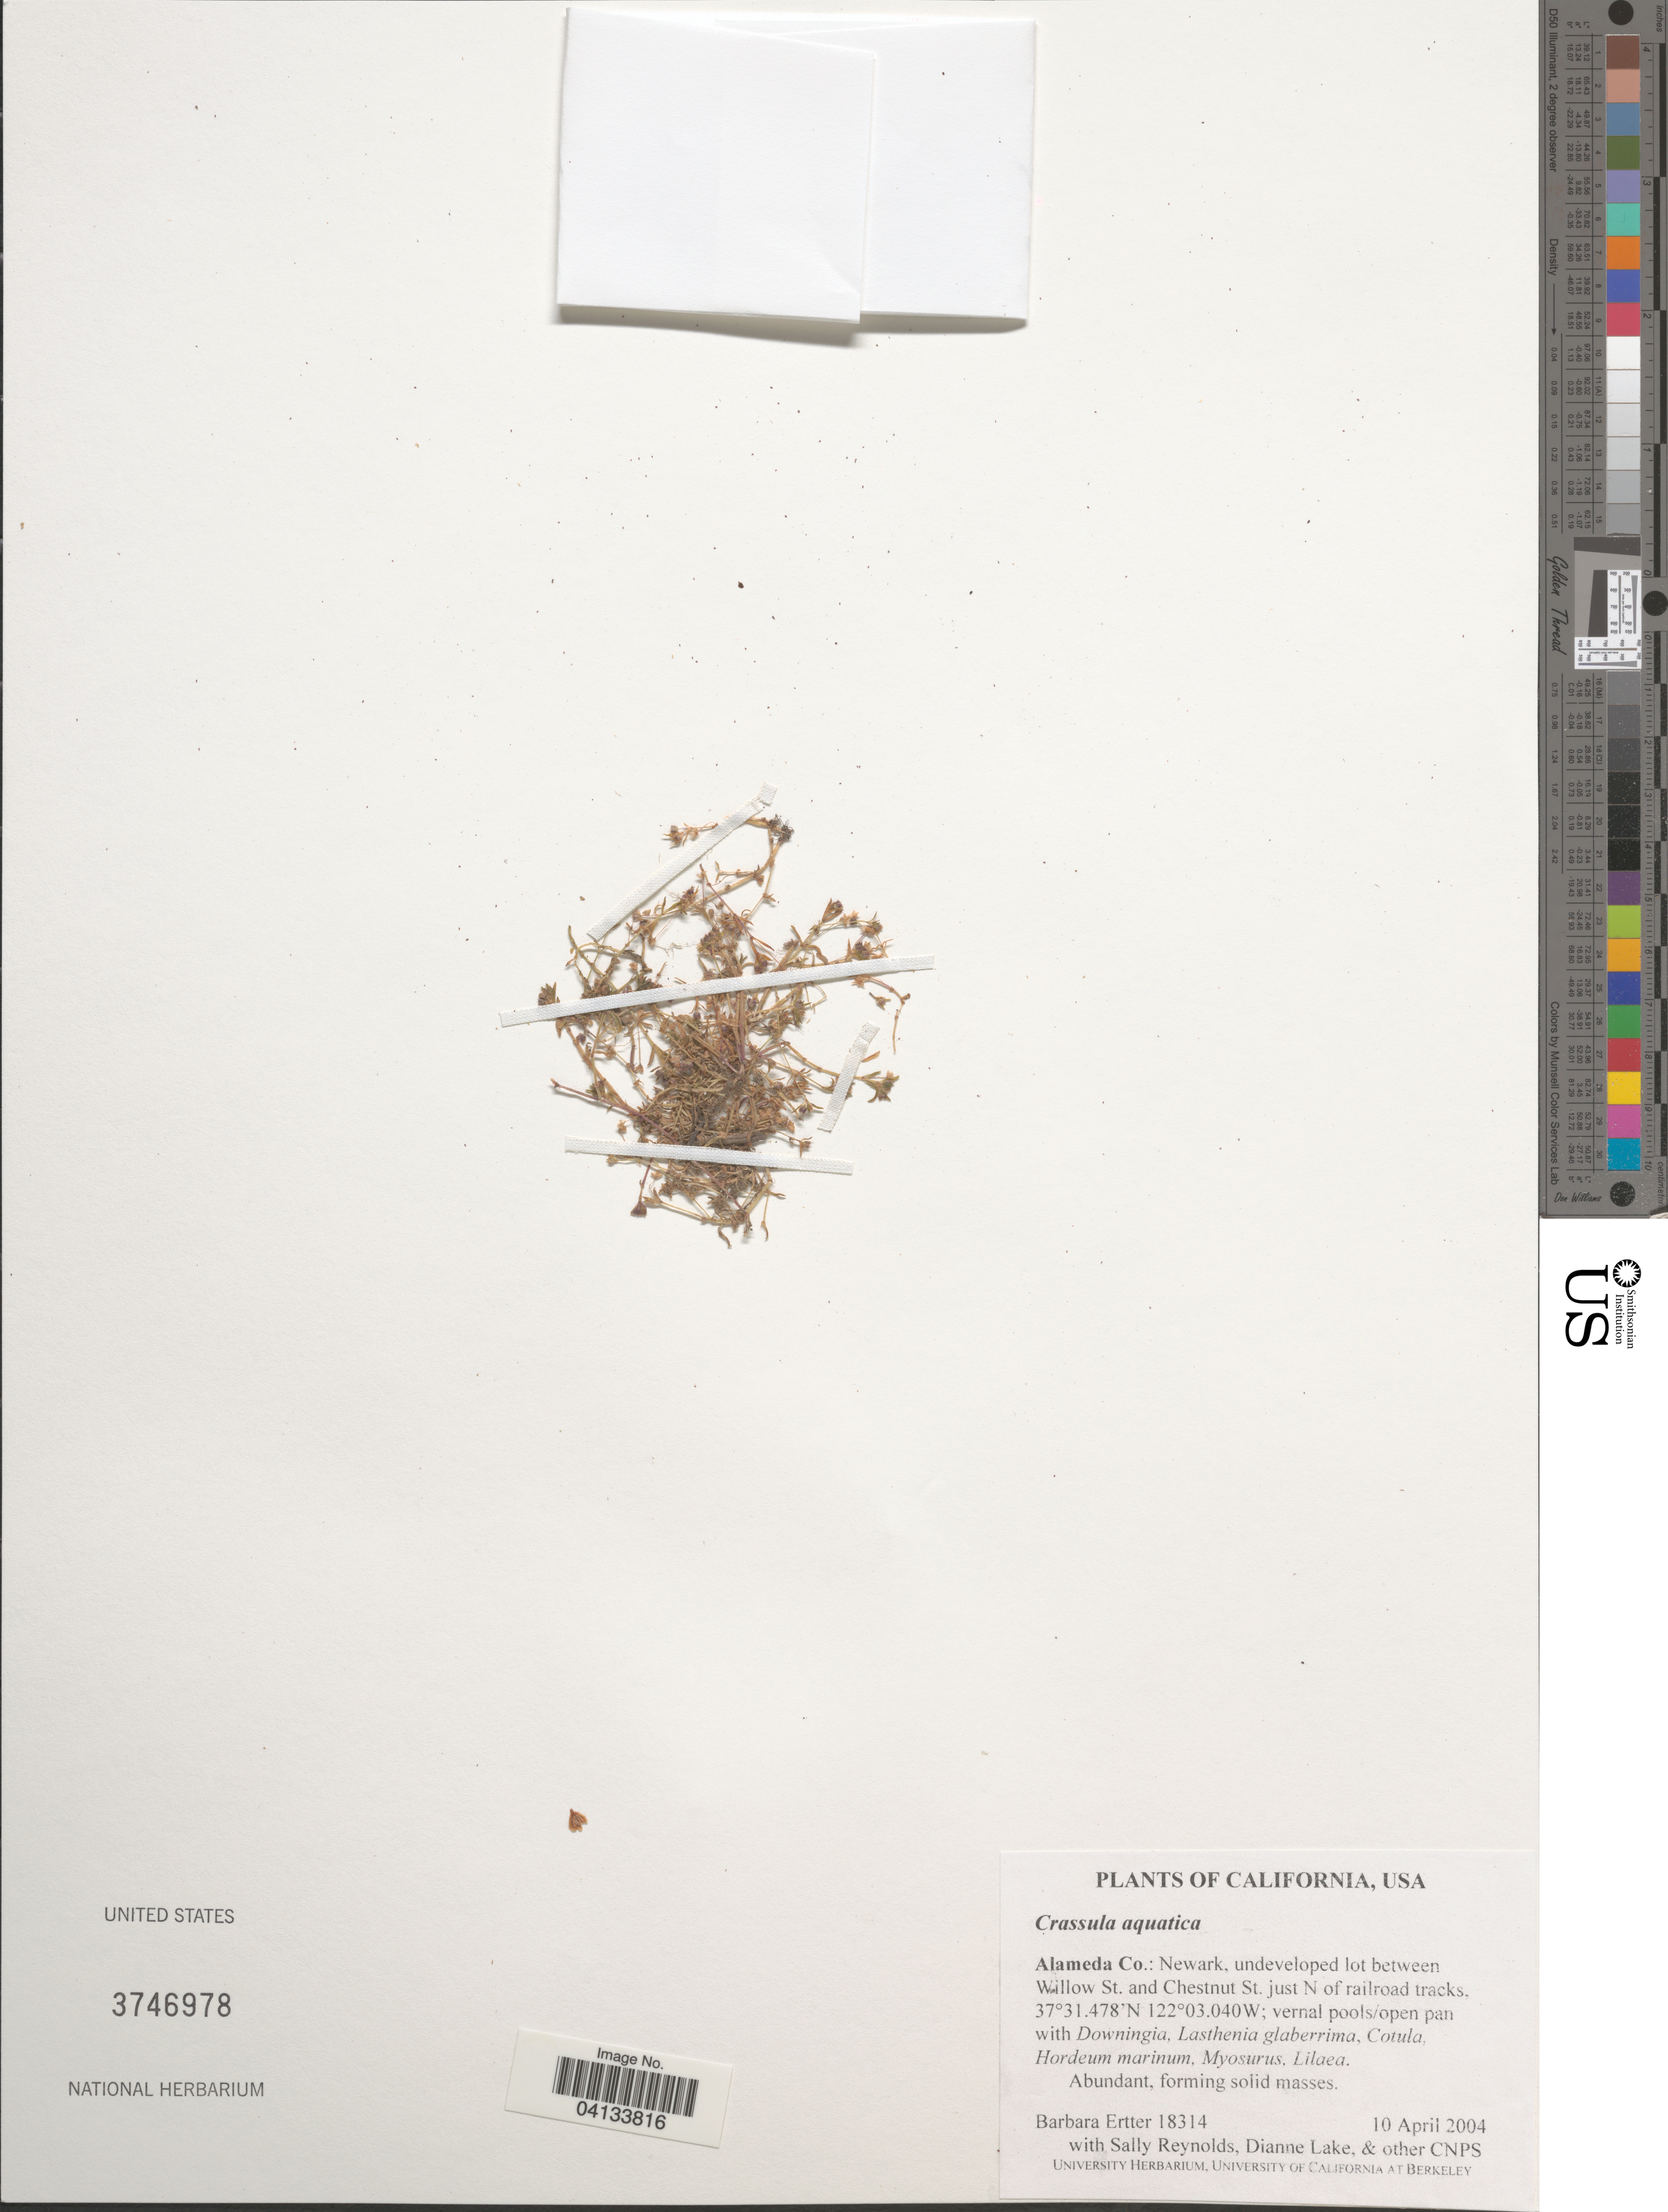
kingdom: Plantae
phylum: Tracheophyta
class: Magnoliopsida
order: Saxifragales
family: Crassulaceae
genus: Crassula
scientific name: Crassula aquatica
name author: (L.) Schönland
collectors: B. Ertter, S. Reynolds, D. Lake & Other CNPS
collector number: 18314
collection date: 2004-04-10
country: United States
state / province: California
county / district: Alameda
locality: Alameda Co.: Newark, undeveloped lot between Willow St. and Chestnut St. just N of railroad tracks.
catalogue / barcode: US 3746978